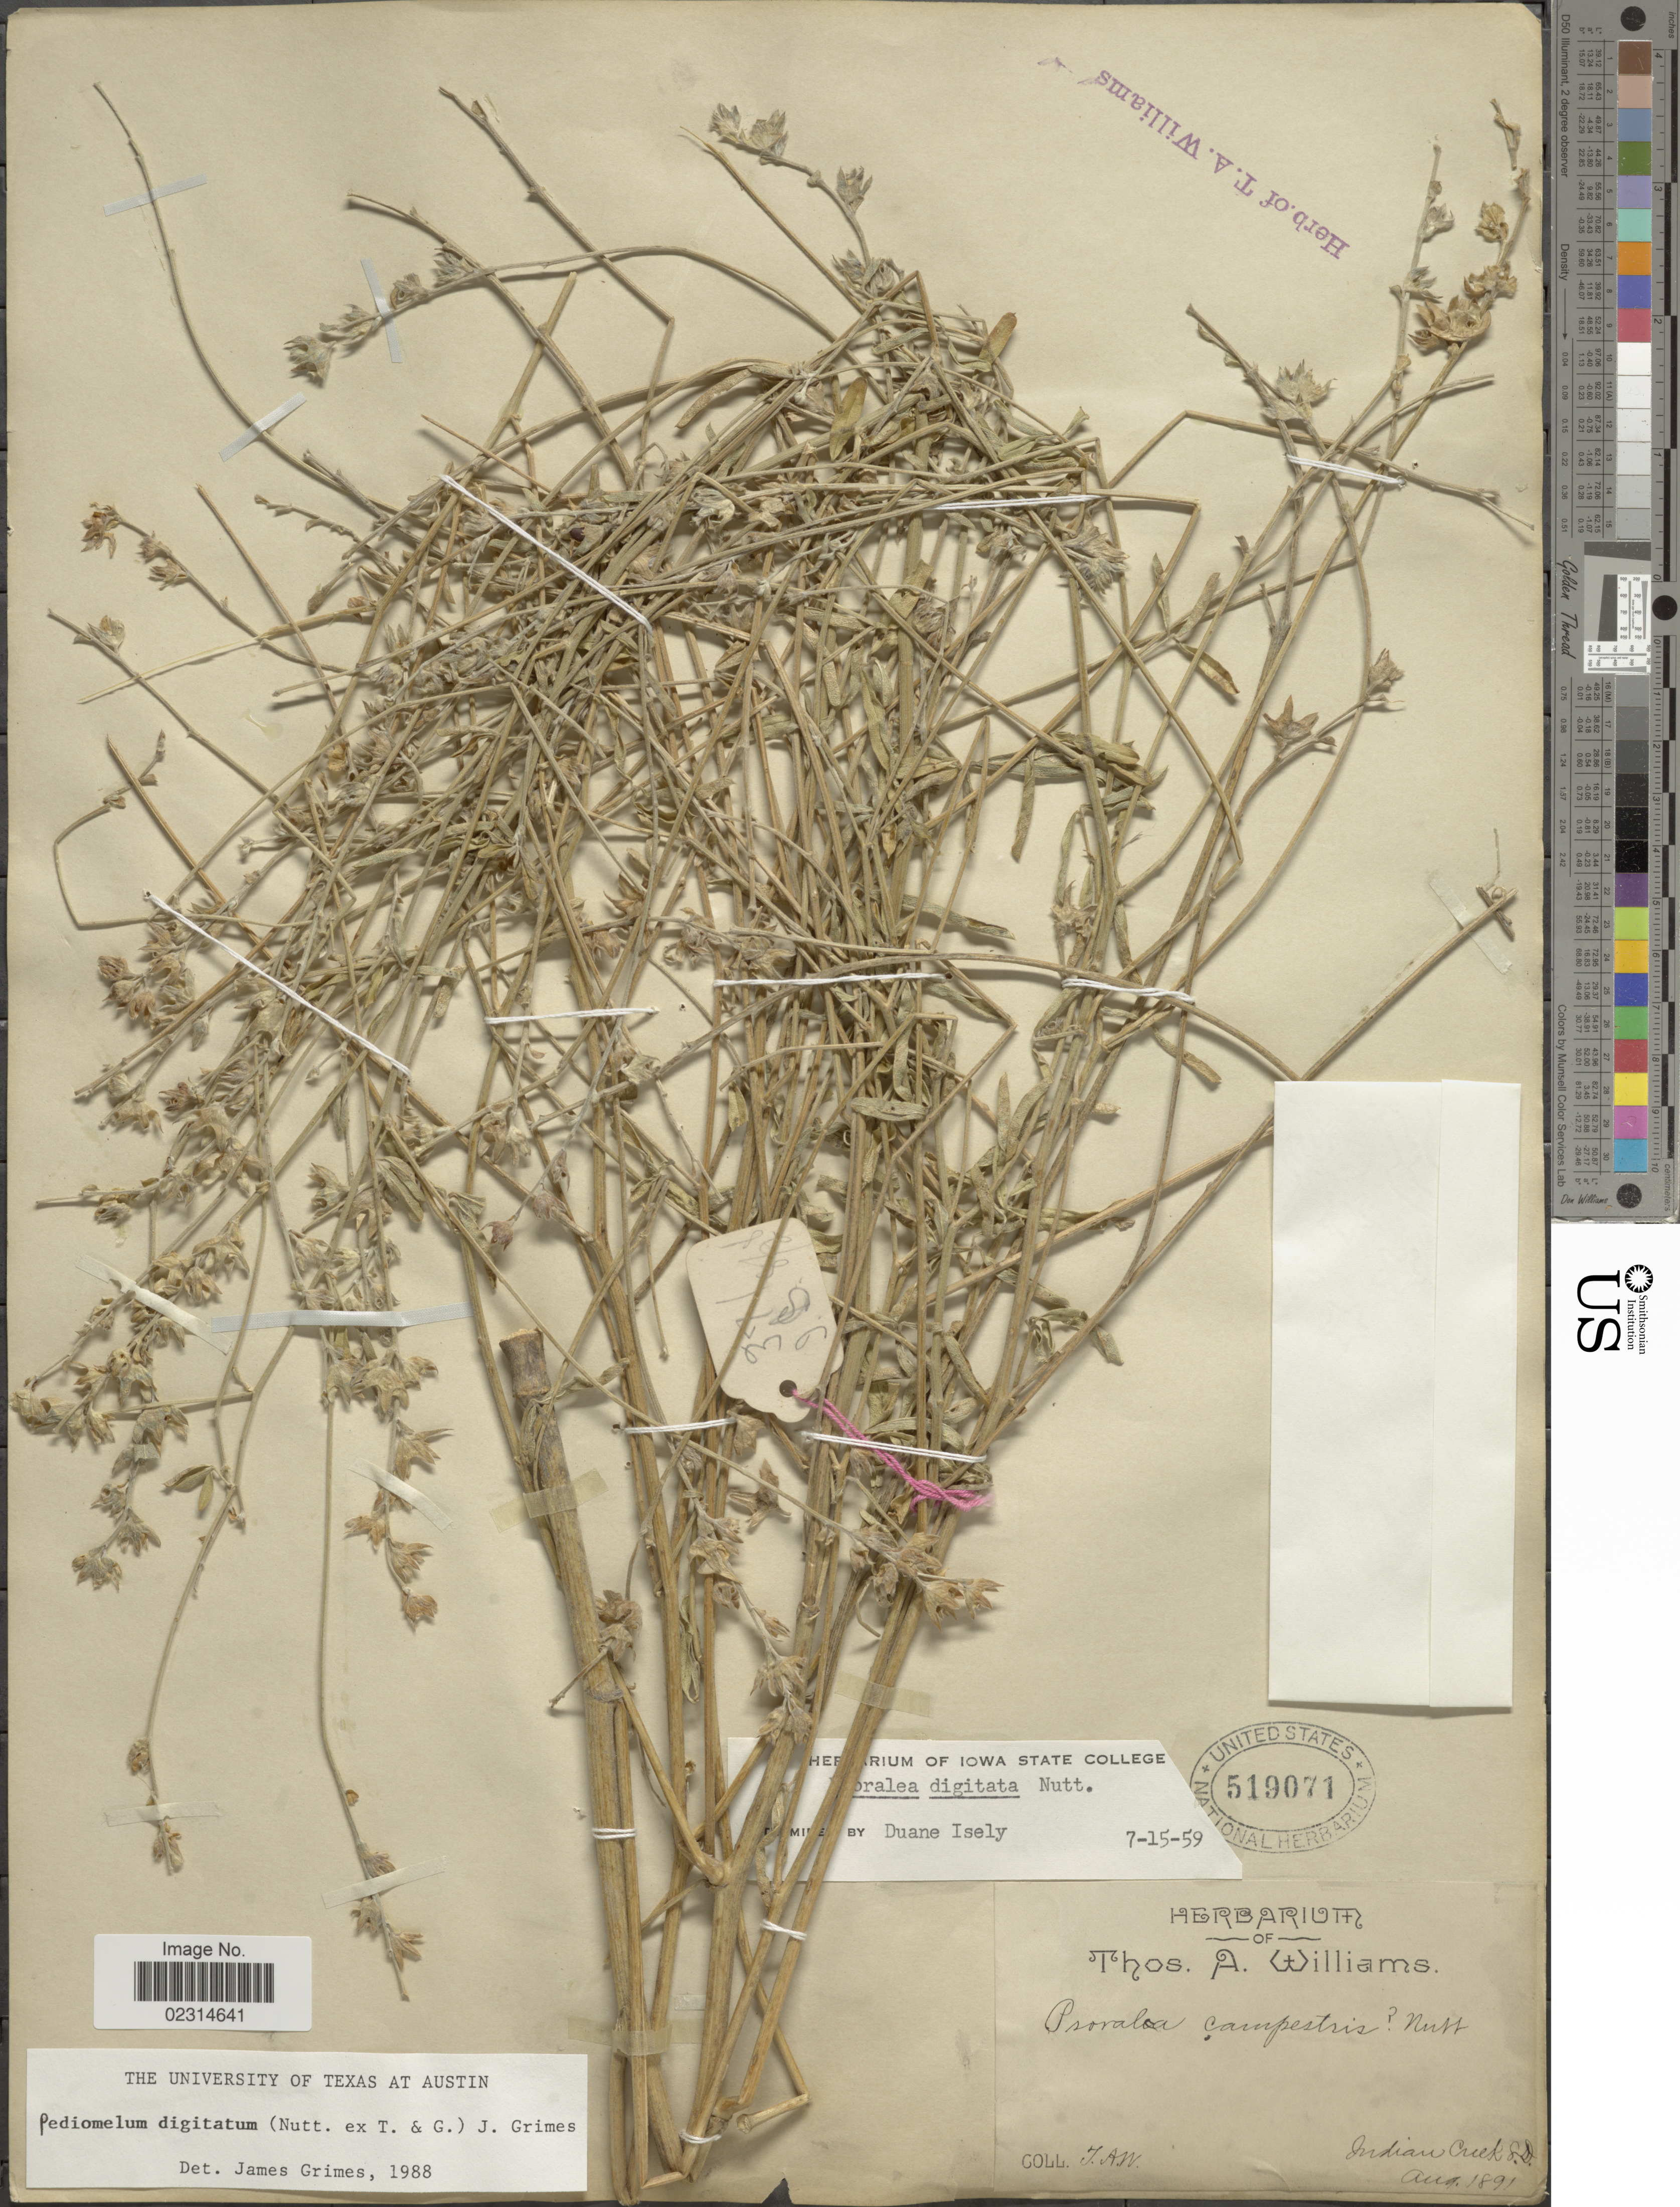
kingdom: Plantae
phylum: Tracheophyta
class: Magnoliopsida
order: Fabales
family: Fabaceae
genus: Pediomelum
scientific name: Pediomelum digitatum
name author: (Nutt. ex Torr. & A. Gray) Isely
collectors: T. A. Williams (herbarium)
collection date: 1891-08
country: United States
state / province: South Dakota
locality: Indian Creek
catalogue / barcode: US 519071